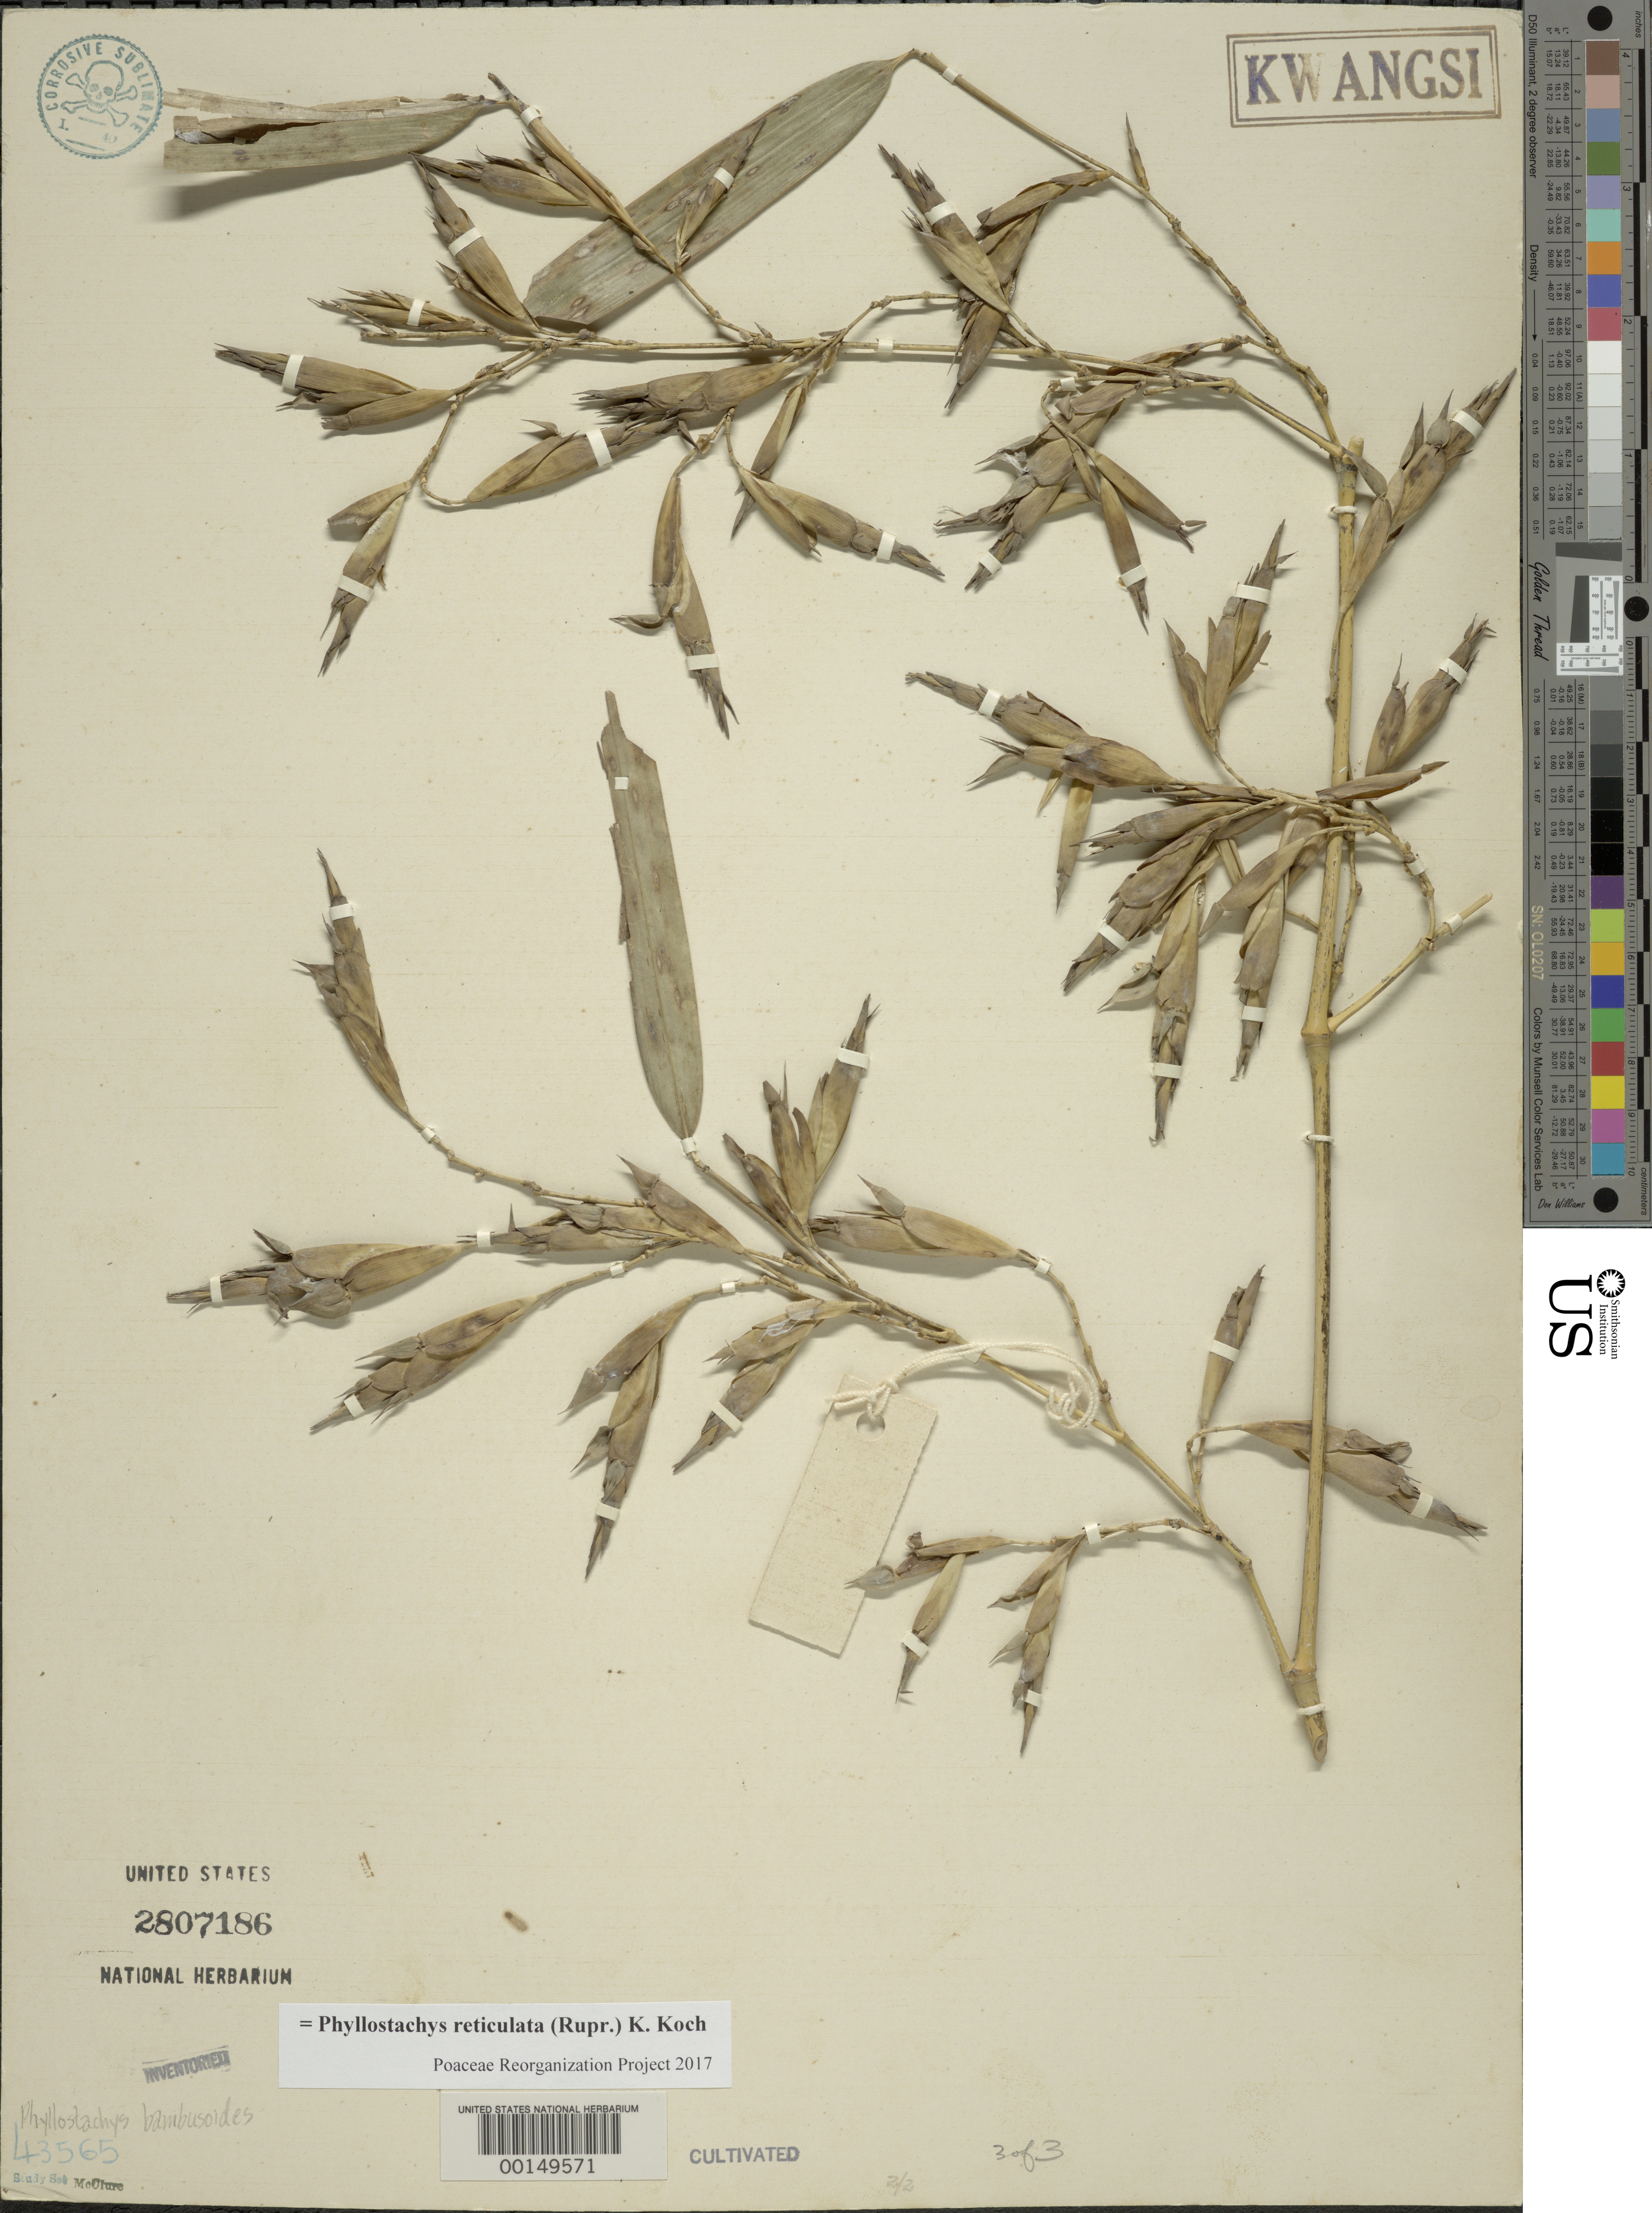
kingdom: Plantae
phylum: Tracheophyta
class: Liliopsida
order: Poales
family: Poaceae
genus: Phyllostachys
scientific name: Phyllostachys reticulata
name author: (Rupr.) K. Koch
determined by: Poaceae Reorganization Project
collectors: H. L. Fung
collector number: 21055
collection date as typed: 22 Jul 1937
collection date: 1937-07-22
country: China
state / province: Guangxi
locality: Ch'uan-hsien/ lung-shui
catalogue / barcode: US 2807186